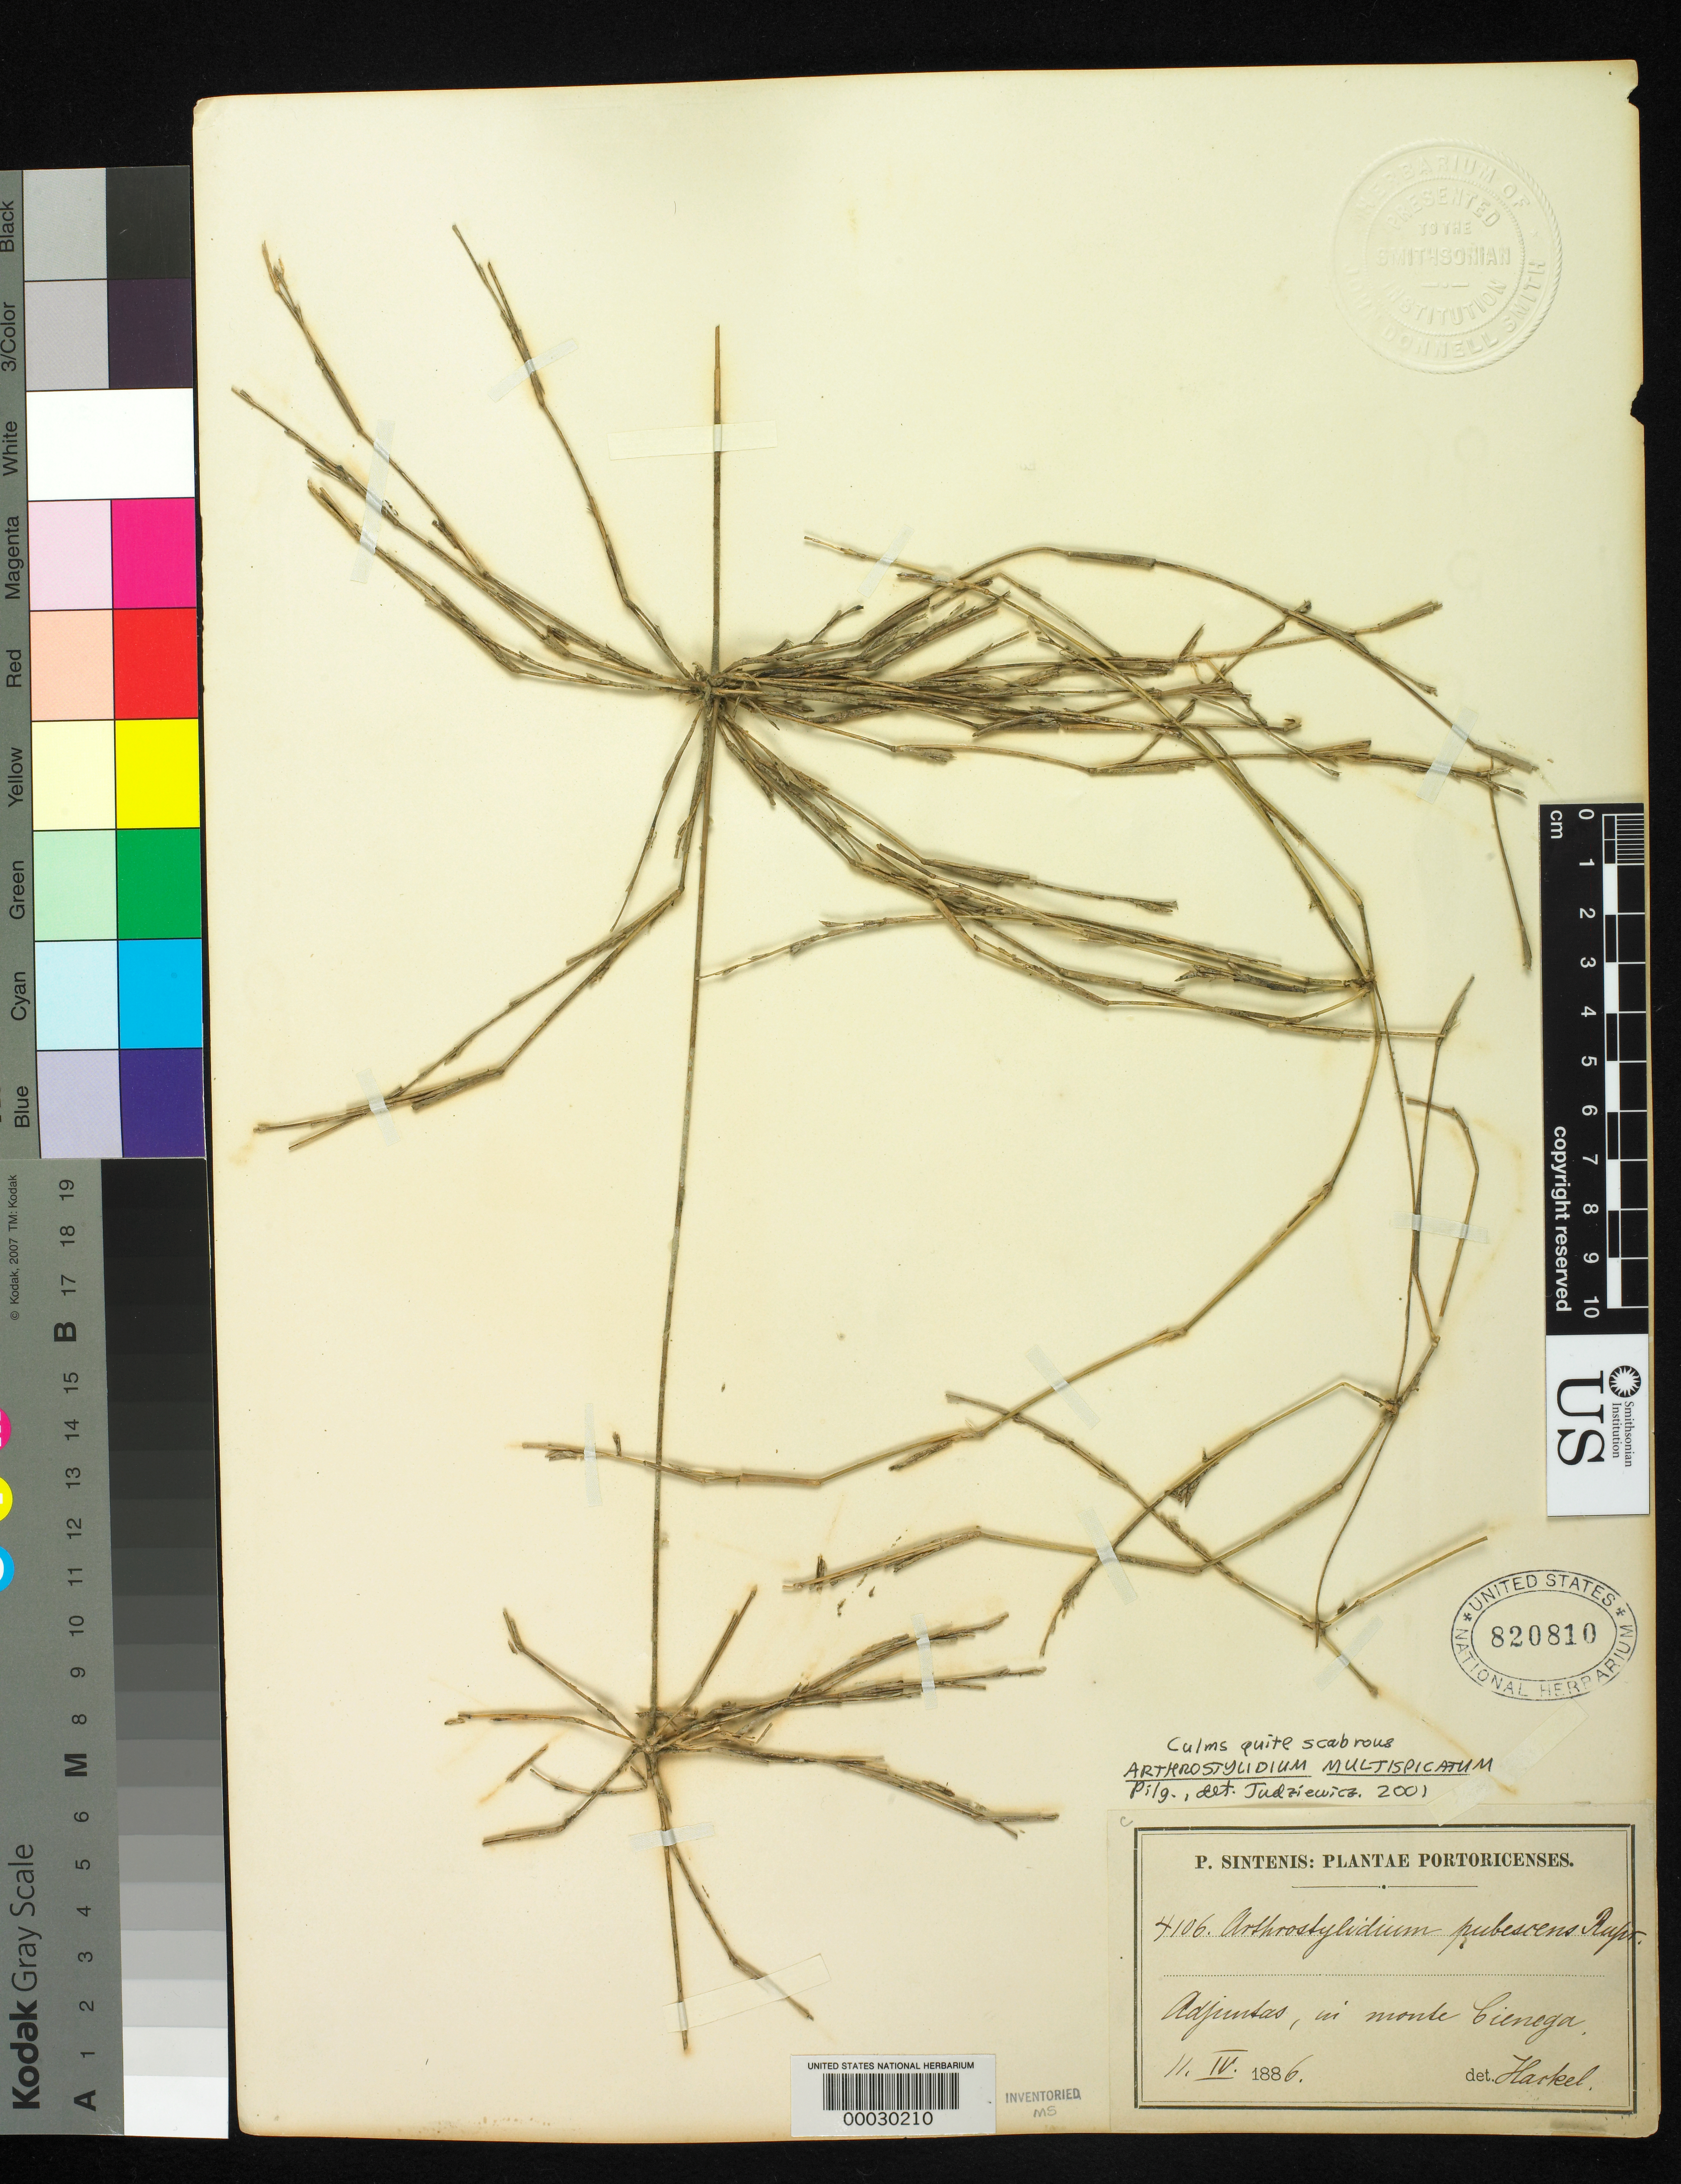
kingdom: Plantae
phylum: Tracheophyta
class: Liliopsida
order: Poales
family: Poaceae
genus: Arthrostylidium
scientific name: Arthrostylidium multispicatum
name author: Pilg. in Urb.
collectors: E. Hackel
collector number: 4106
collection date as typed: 02 Apr 1886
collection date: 1886-04-02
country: Puerto Rico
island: Greater Antilles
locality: Sierra de Naguabo ad Rio Blanco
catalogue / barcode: US 820810